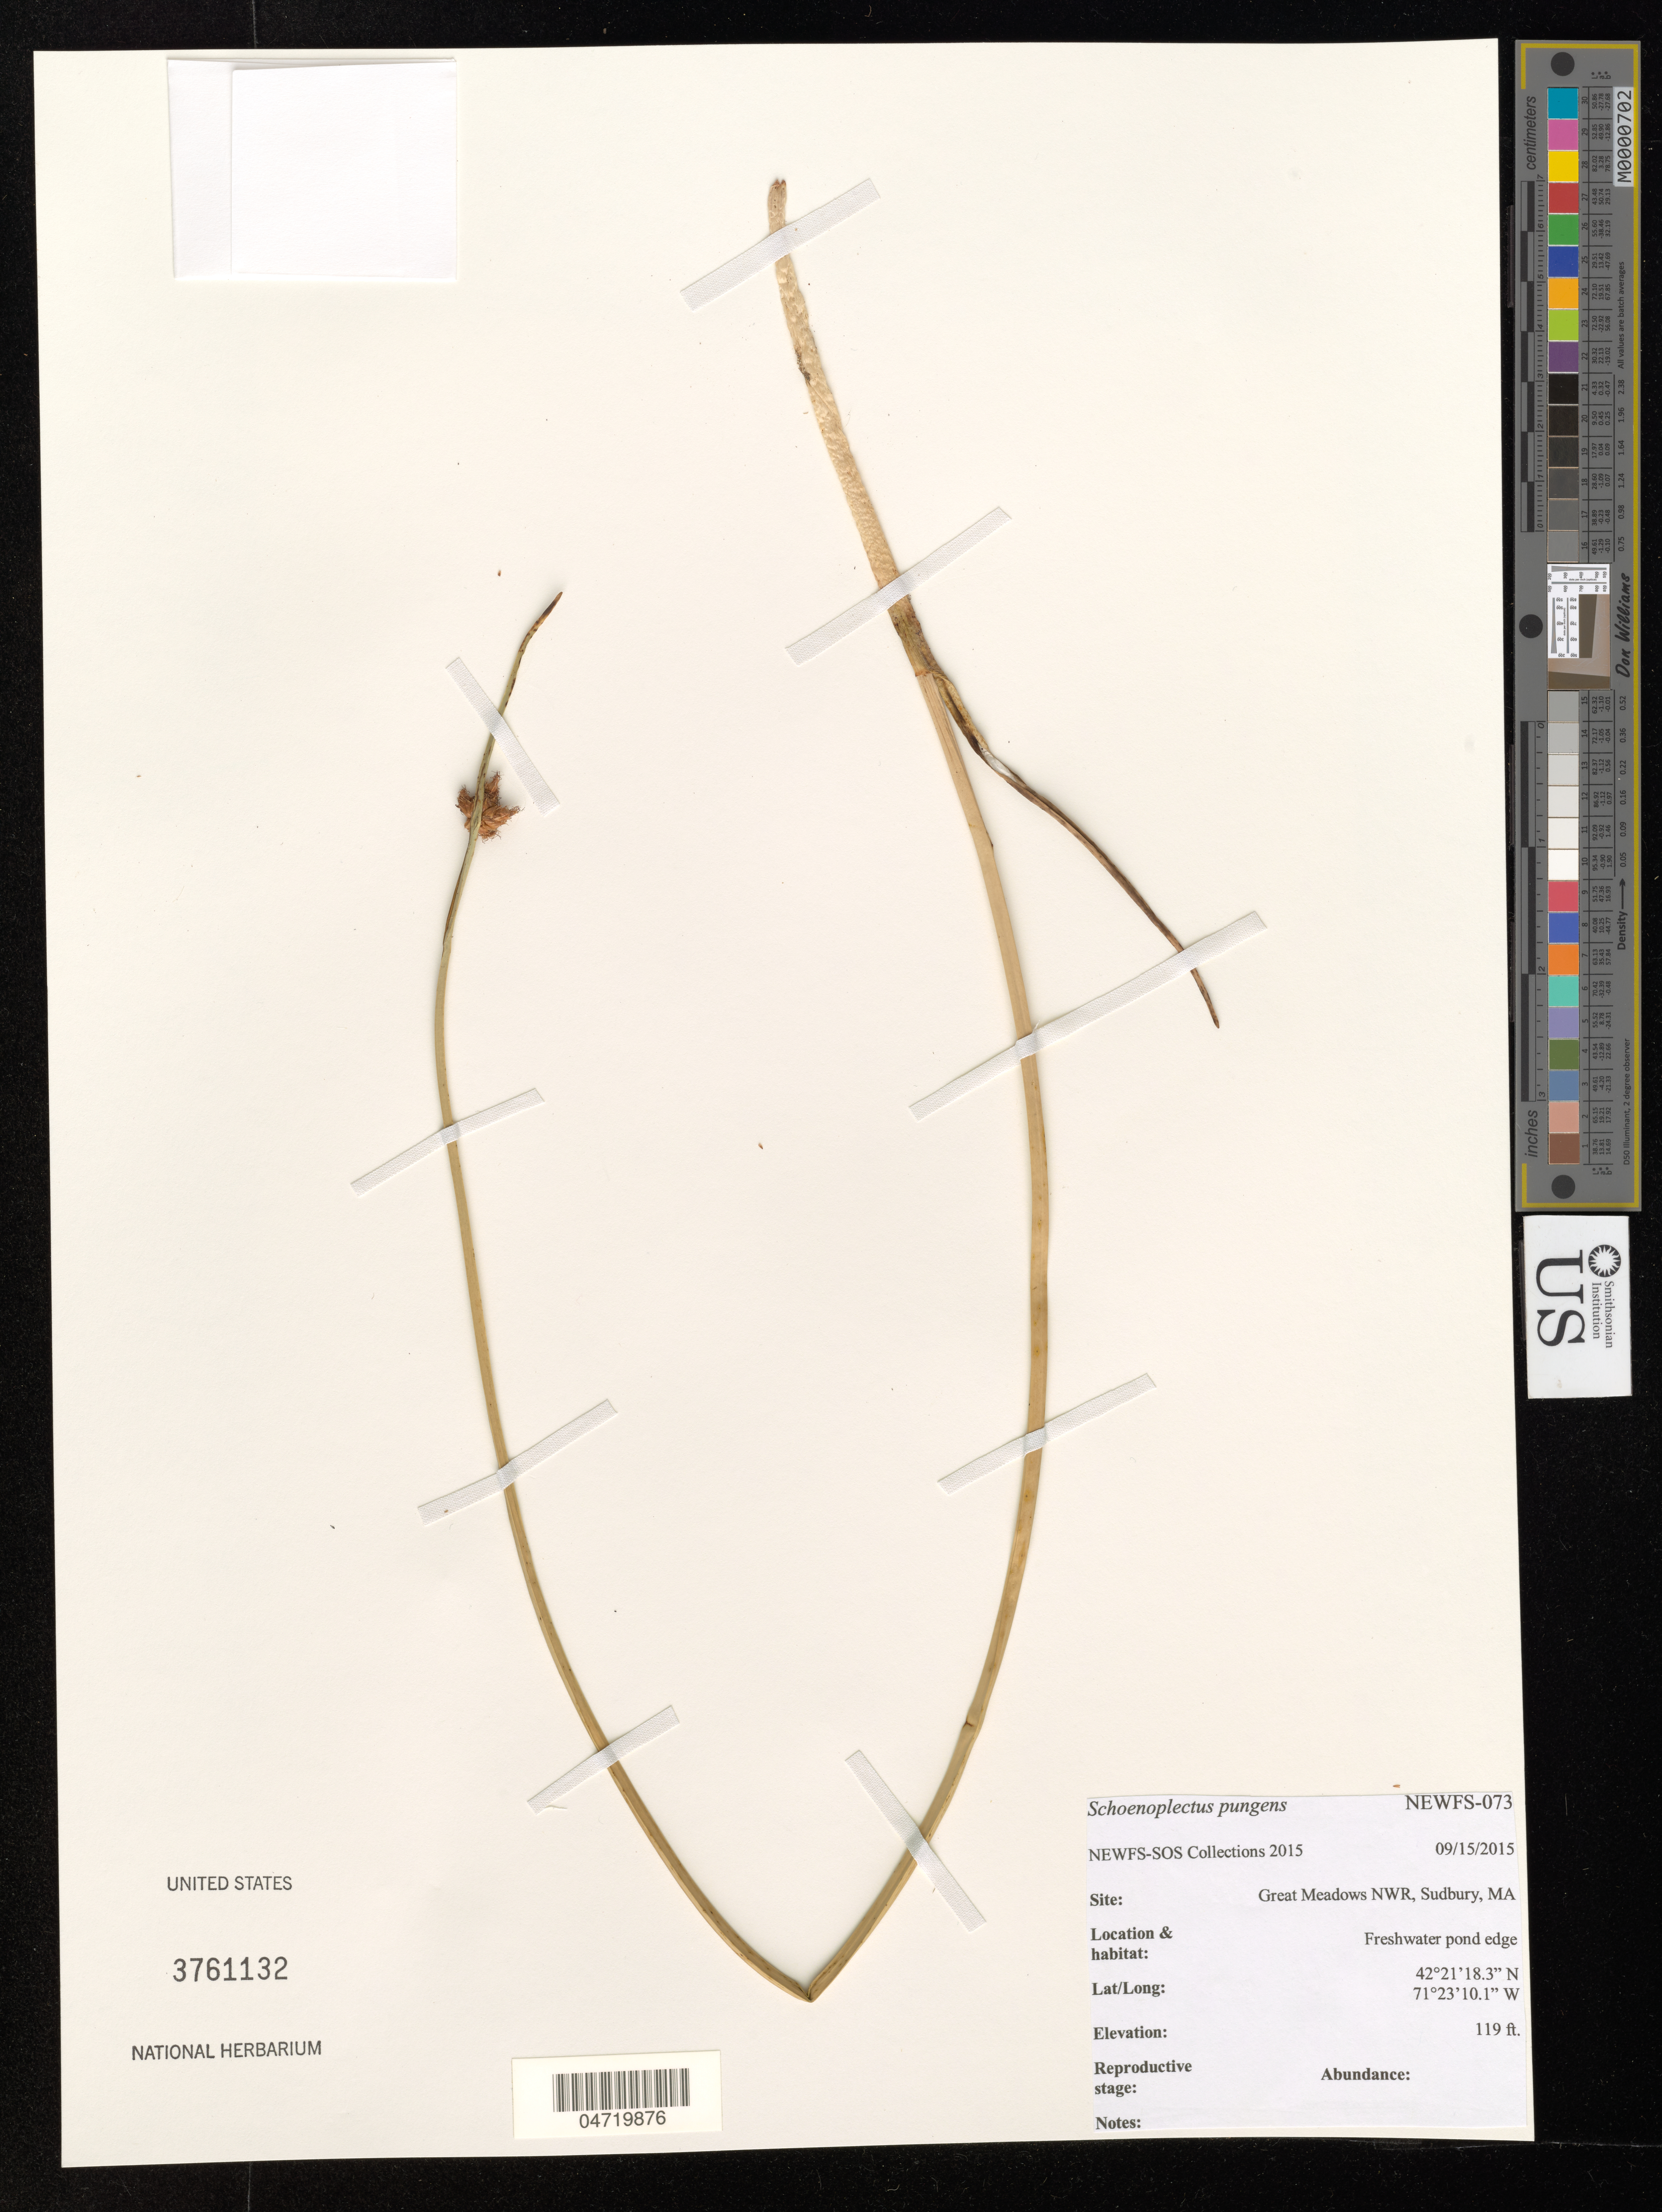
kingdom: Plantae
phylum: Tracheophyta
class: Liliopsida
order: Poales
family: Cyperaceae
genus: Schoenoplectus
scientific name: Schoenoplectus pungens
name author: (Vahl) Palla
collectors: NEWFS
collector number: NEWFS-073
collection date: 2015-09-15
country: United States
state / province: Massachusetts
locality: Great Meadows NWR, Sudbury.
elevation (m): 36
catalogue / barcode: US 3761132